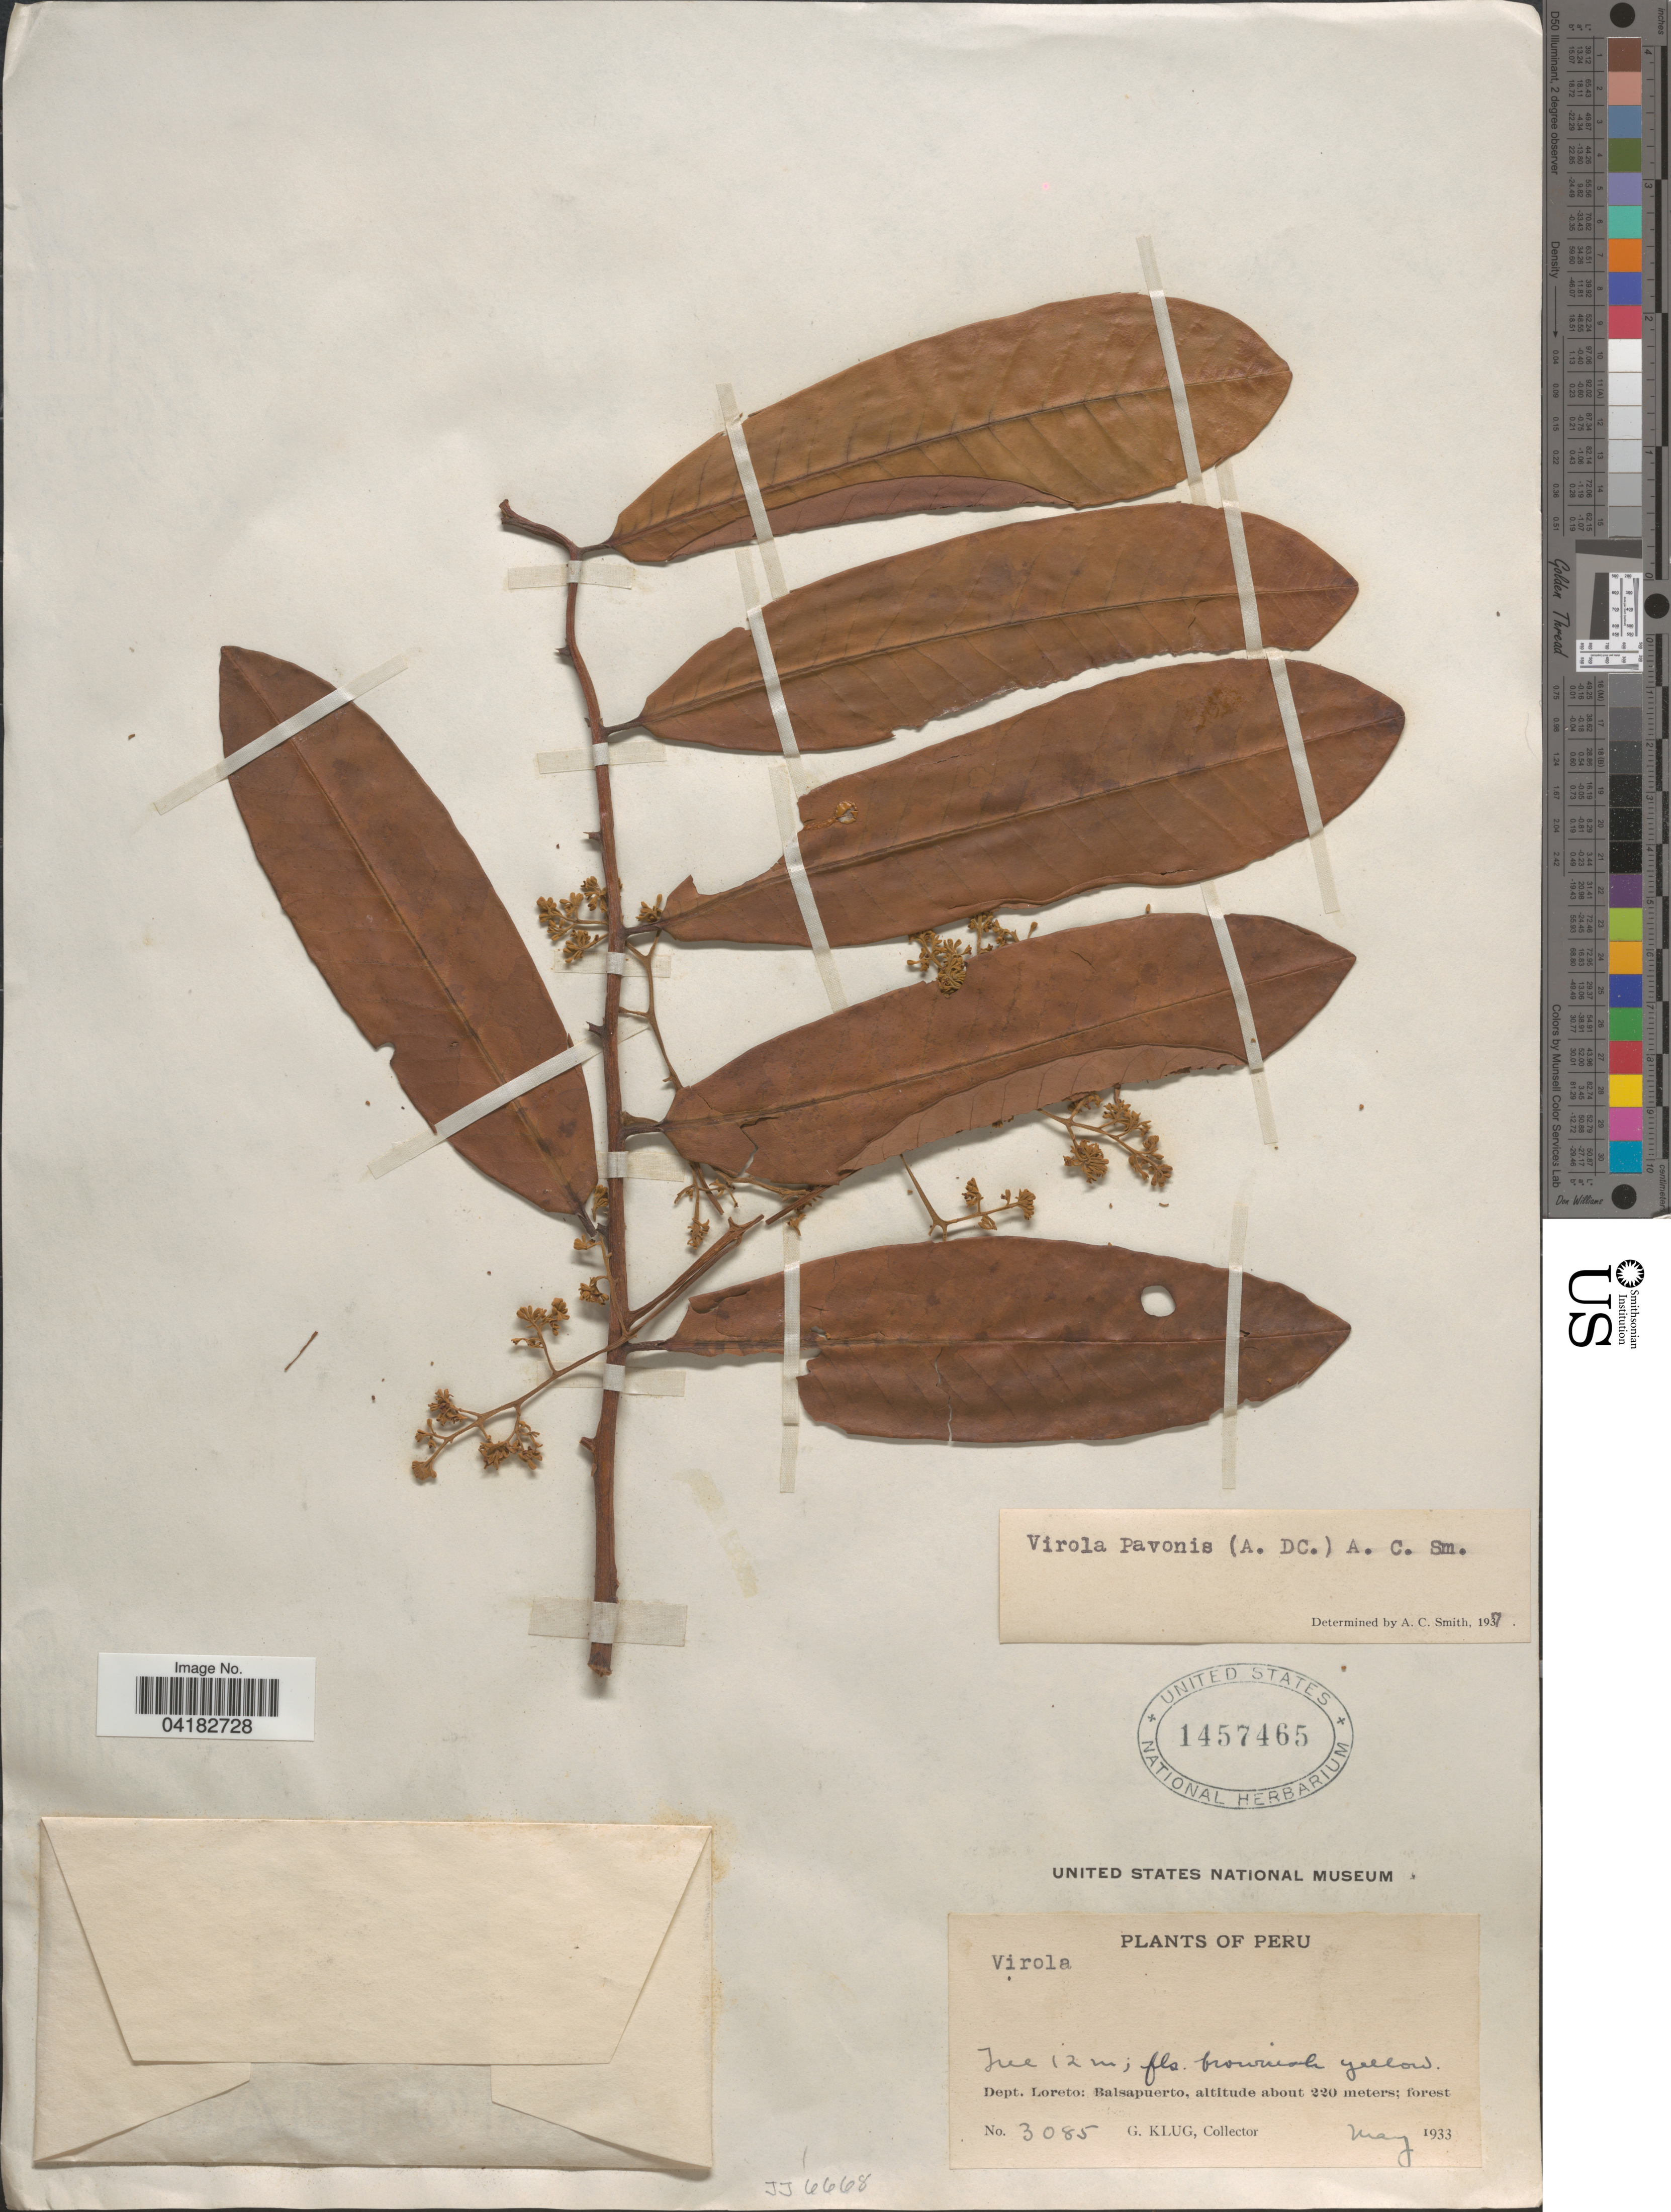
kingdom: Plantae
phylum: Tracheophyta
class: Magnoliopsida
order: Magnoliales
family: Myristicaceae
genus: Virola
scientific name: Virola pavonis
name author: (A. DC.) A.C. Sm.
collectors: G. Klug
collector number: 3085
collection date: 1933-05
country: Peru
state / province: Loreto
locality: Dept. Loreto: Balsapuerto.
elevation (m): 220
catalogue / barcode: US 1457465